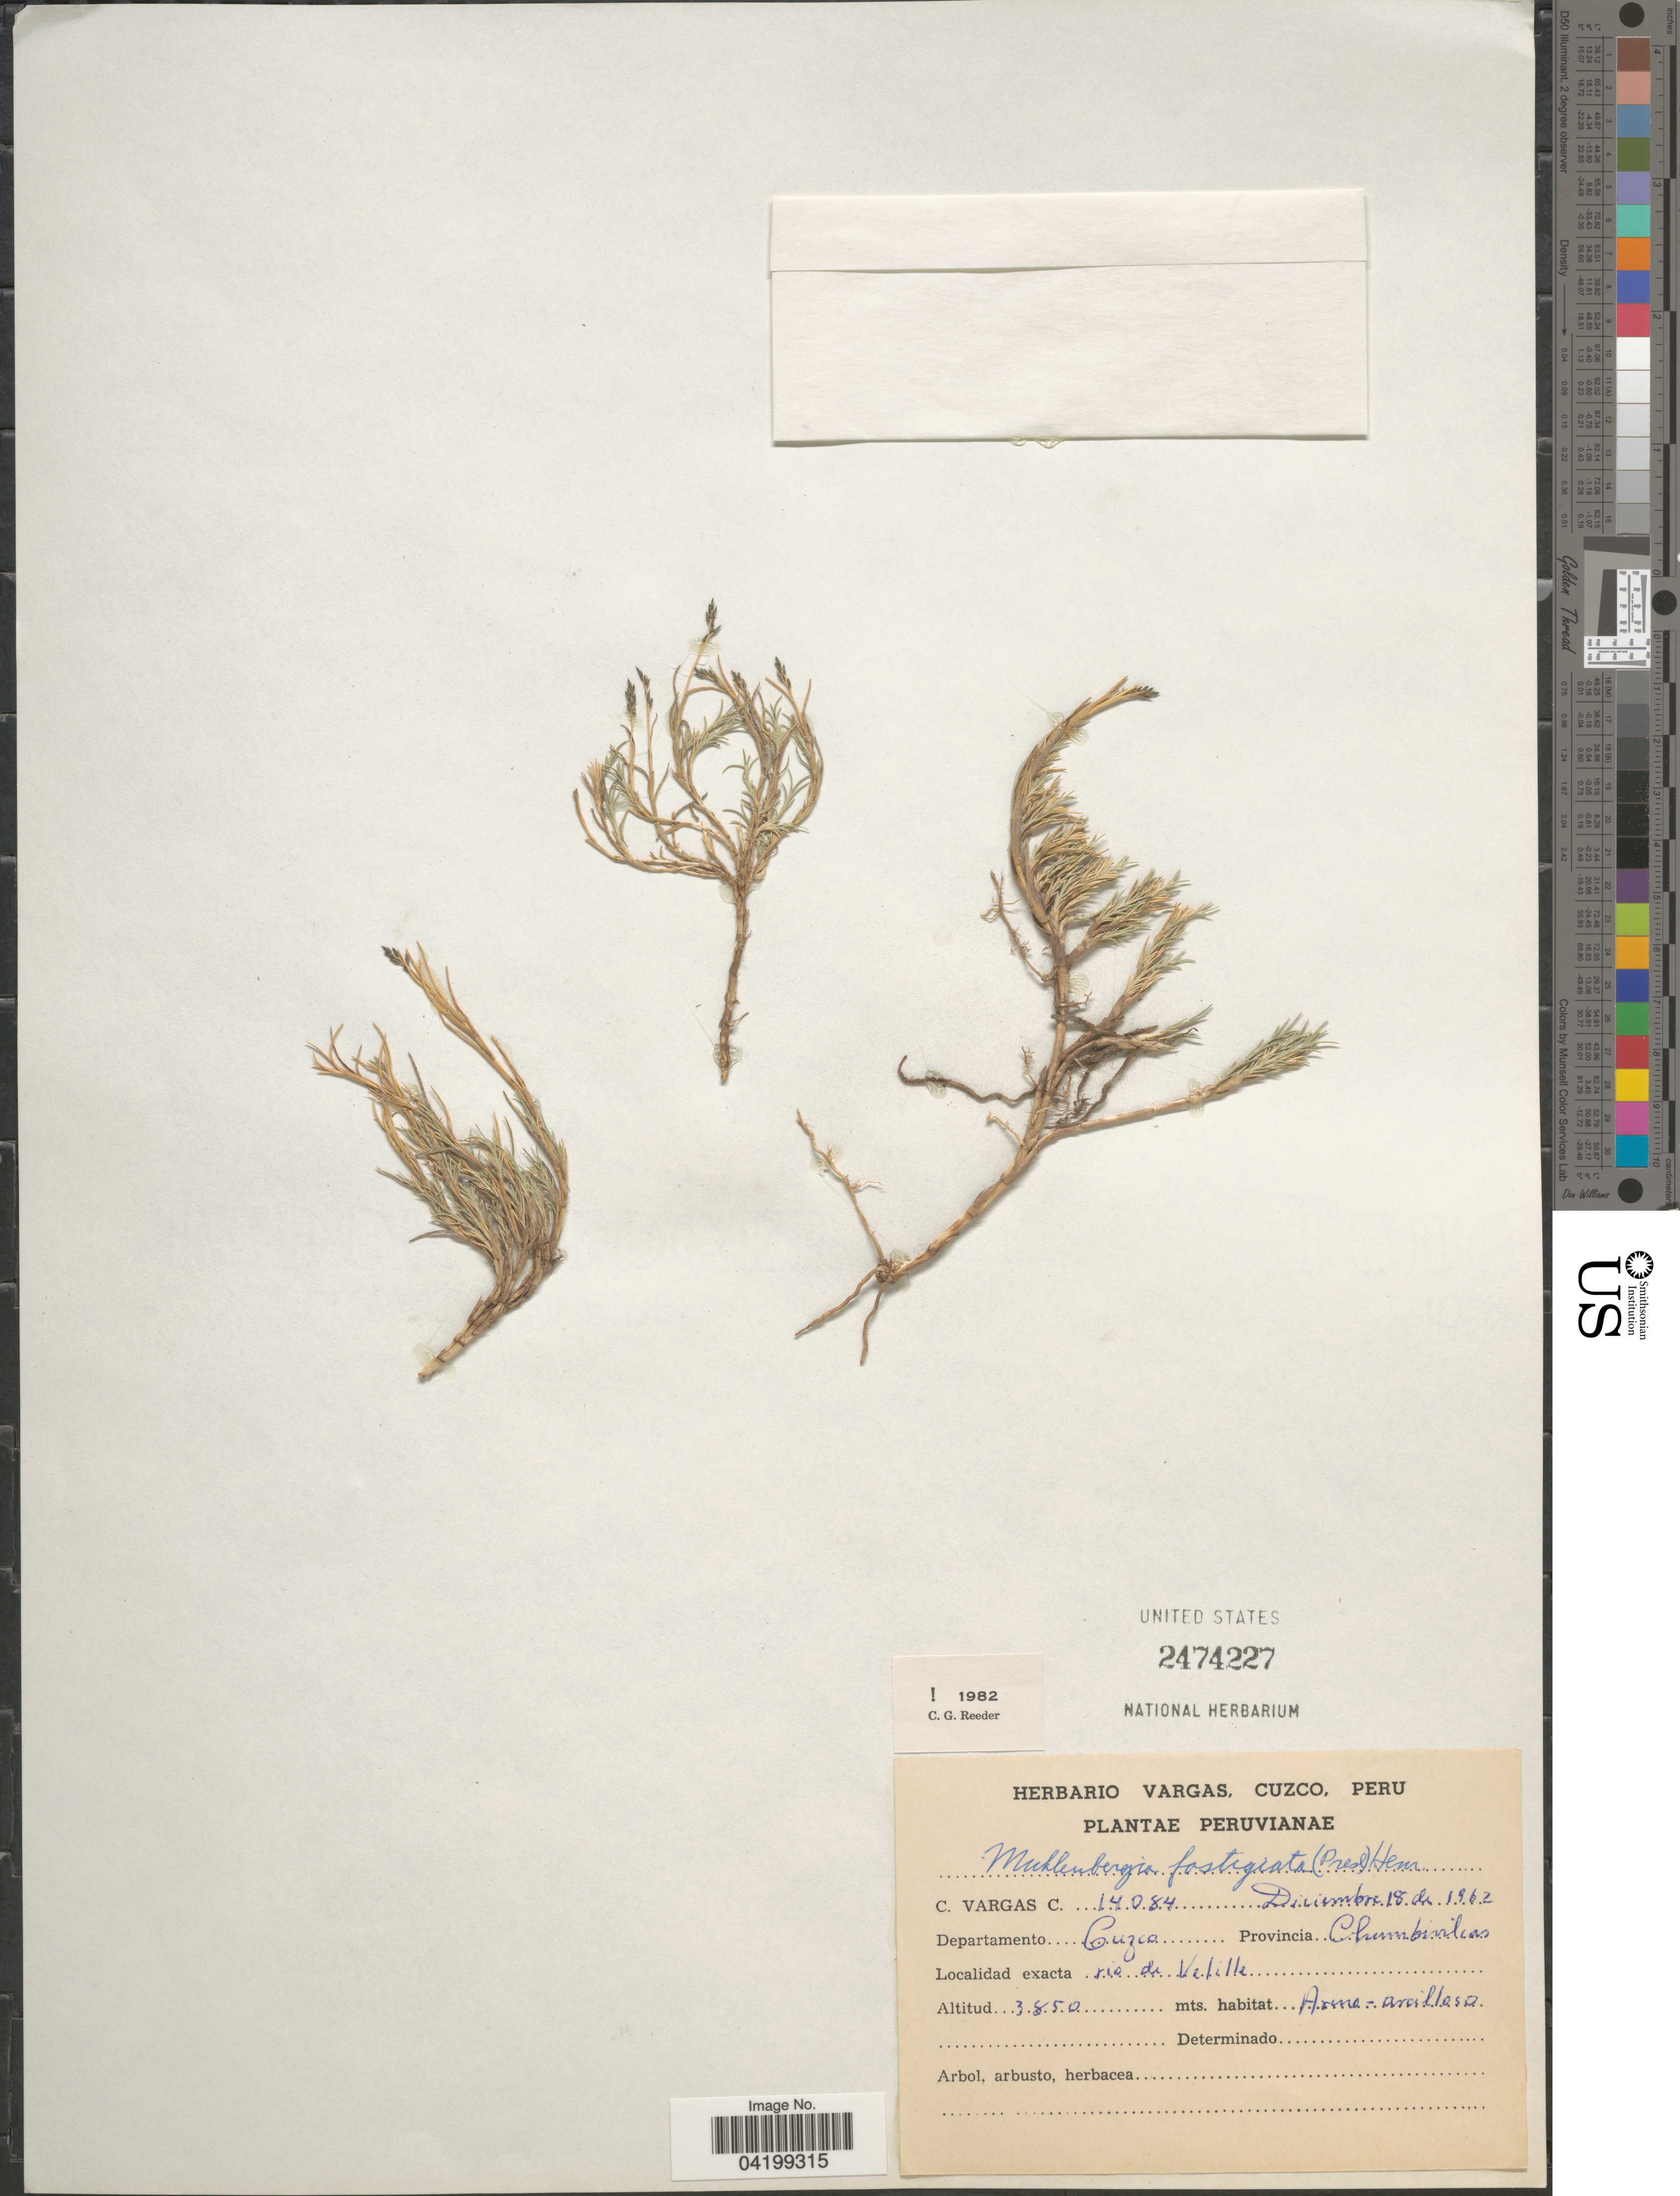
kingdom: Plantae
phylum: Tracheophyta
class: Liliopsida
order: Poales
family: Poaceae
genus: Muhlenbergia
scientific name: Muhlenbergia fastigiata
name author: (J. Presl) Henr.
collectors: C. Vargas Calderón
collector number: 14084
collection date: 1962-12-18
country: Peru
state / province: Cusco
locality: Departamento Cuzco. Provincia Chumbivilcas. Rio de Velille.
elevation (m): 3850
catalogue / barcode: US 2474227